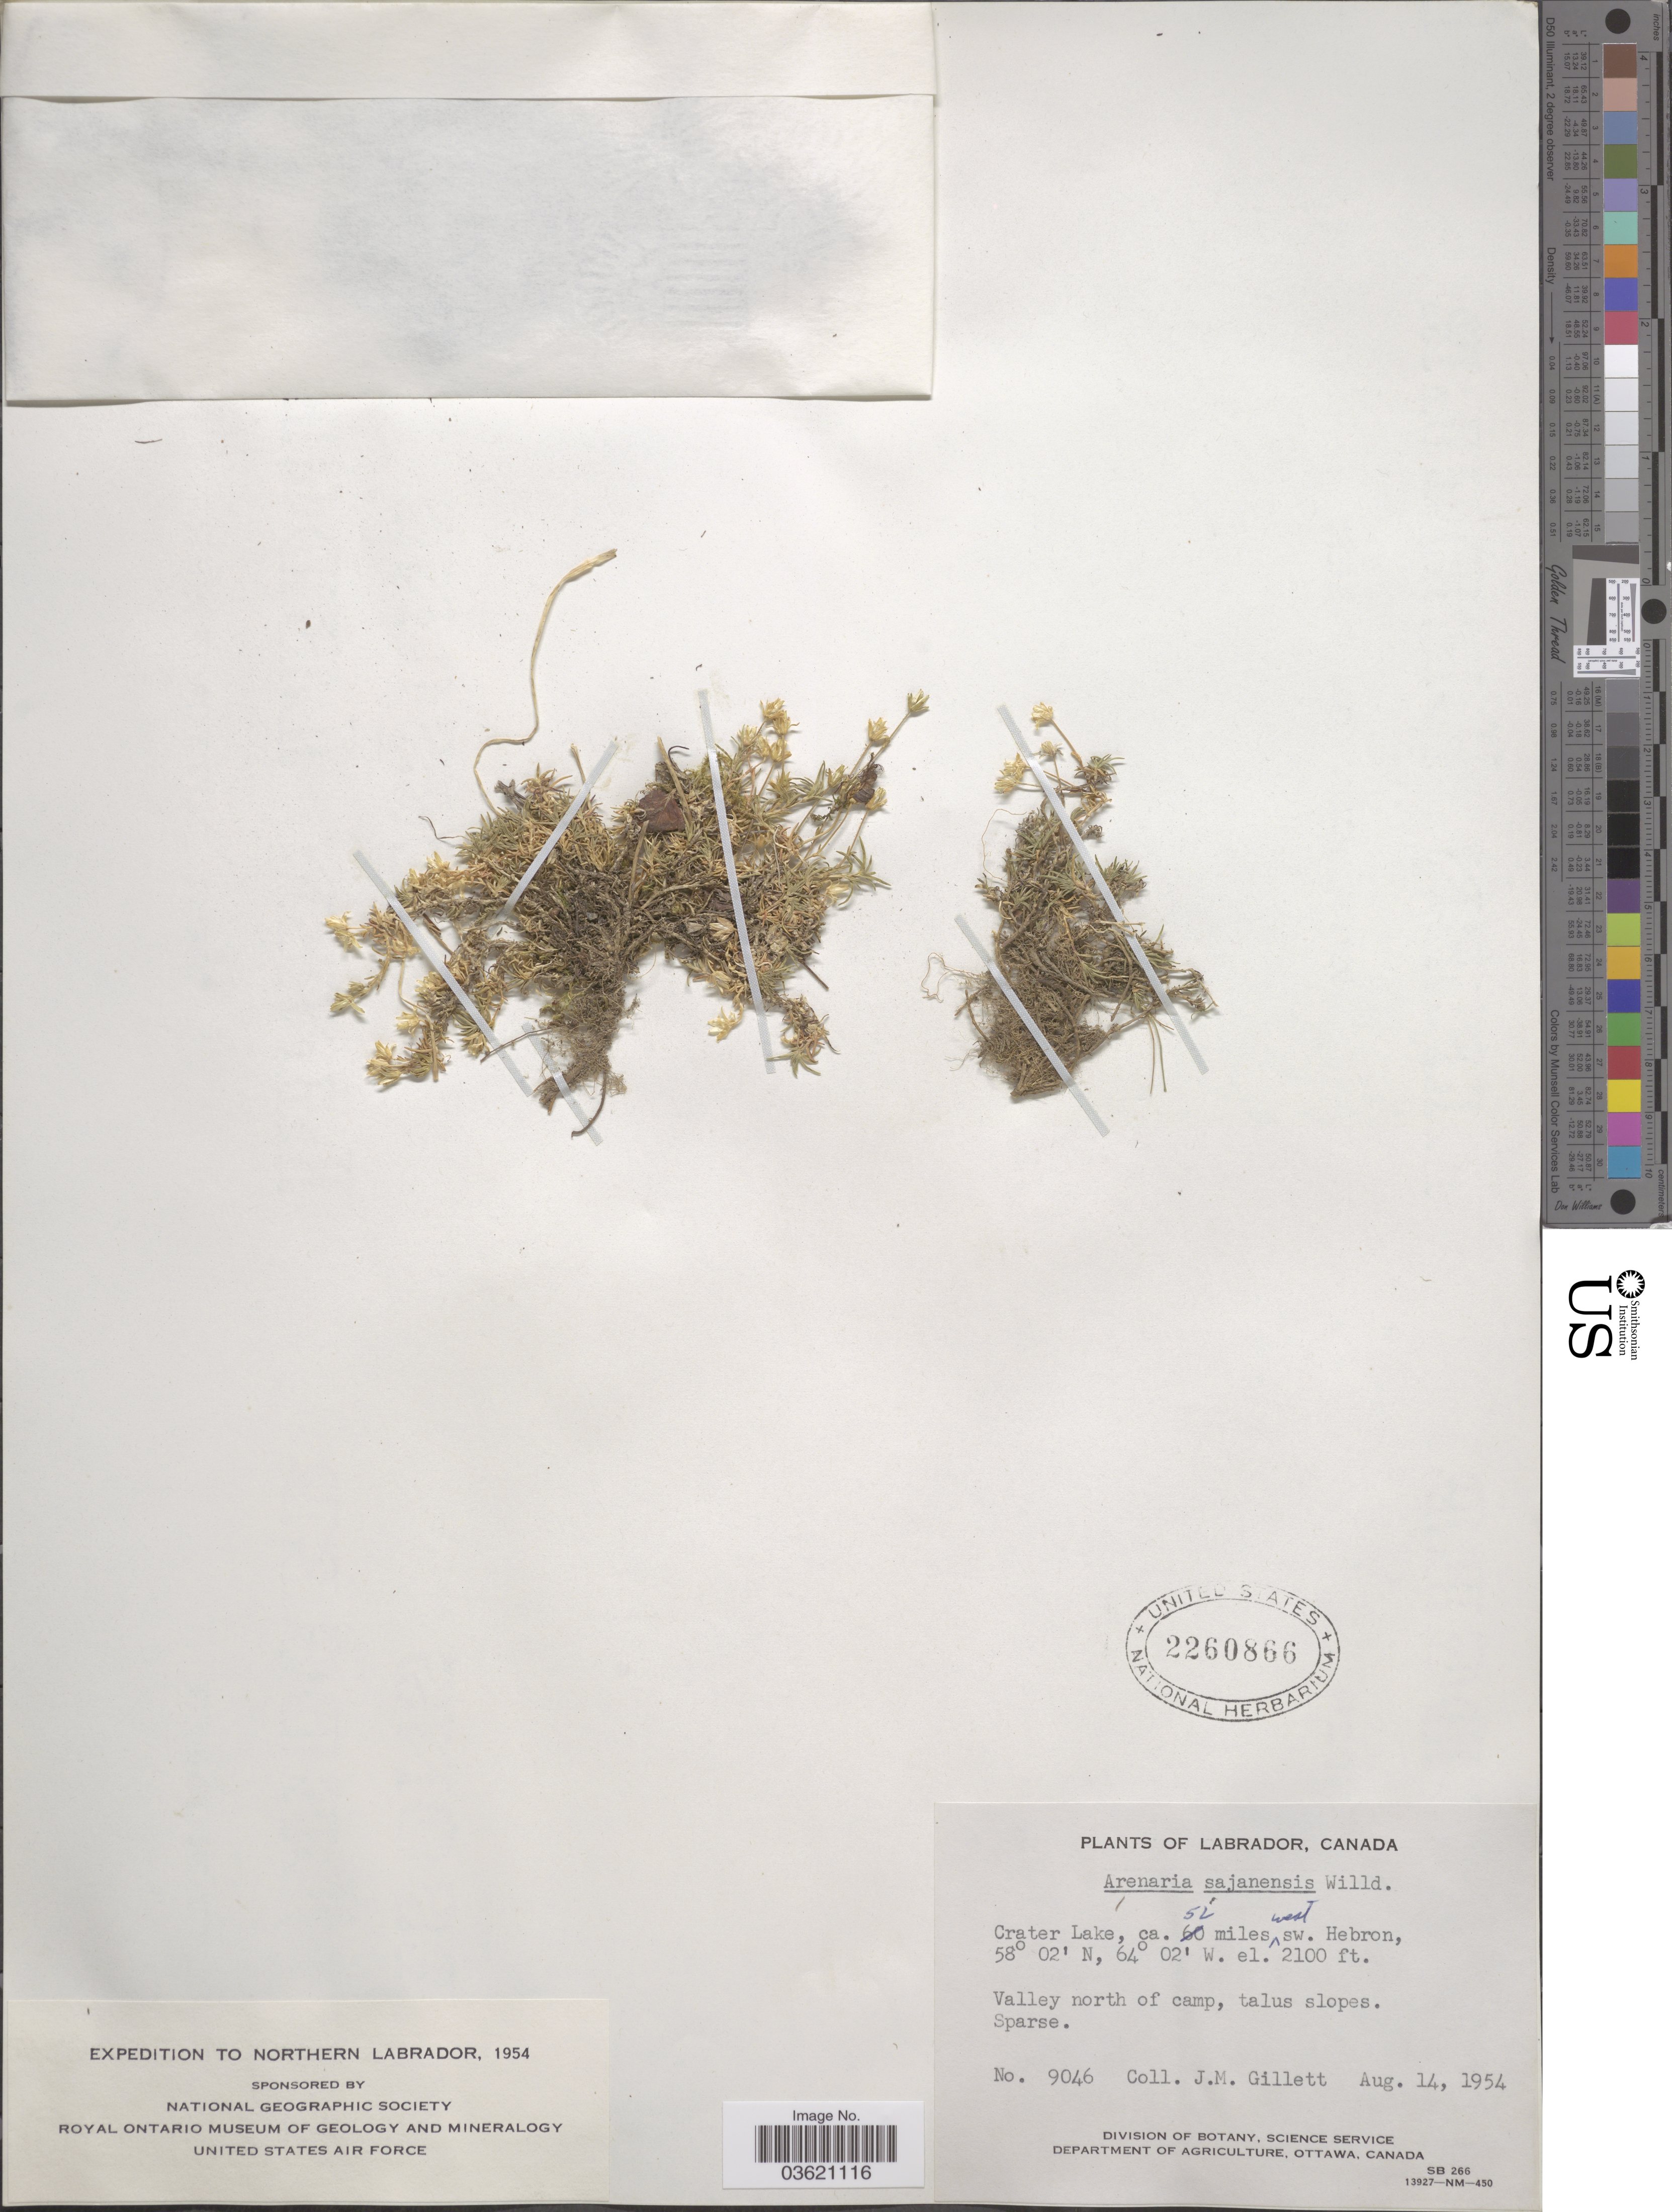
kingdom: Plantae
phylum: Tracheophyta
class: Magnoliopsida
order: Caryophyllales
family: Caryophyllaceae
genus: Cherleria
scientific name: Cherleria biflora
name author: (L.) A.J. Moore & Dillenb.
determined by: Strong, M. T., (US), Smithsonian Institution - National Museum of Natural History (UNITED STATES)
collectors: J. M. Gillett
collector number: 9046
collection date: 1954-08-14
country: Canada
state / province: Newfoundland and Labrador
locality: Labrador. Crater Lake, ca. 52 miles, west sw. Hebron. Valley north of camp.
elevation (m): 640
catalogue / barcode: US 2260866